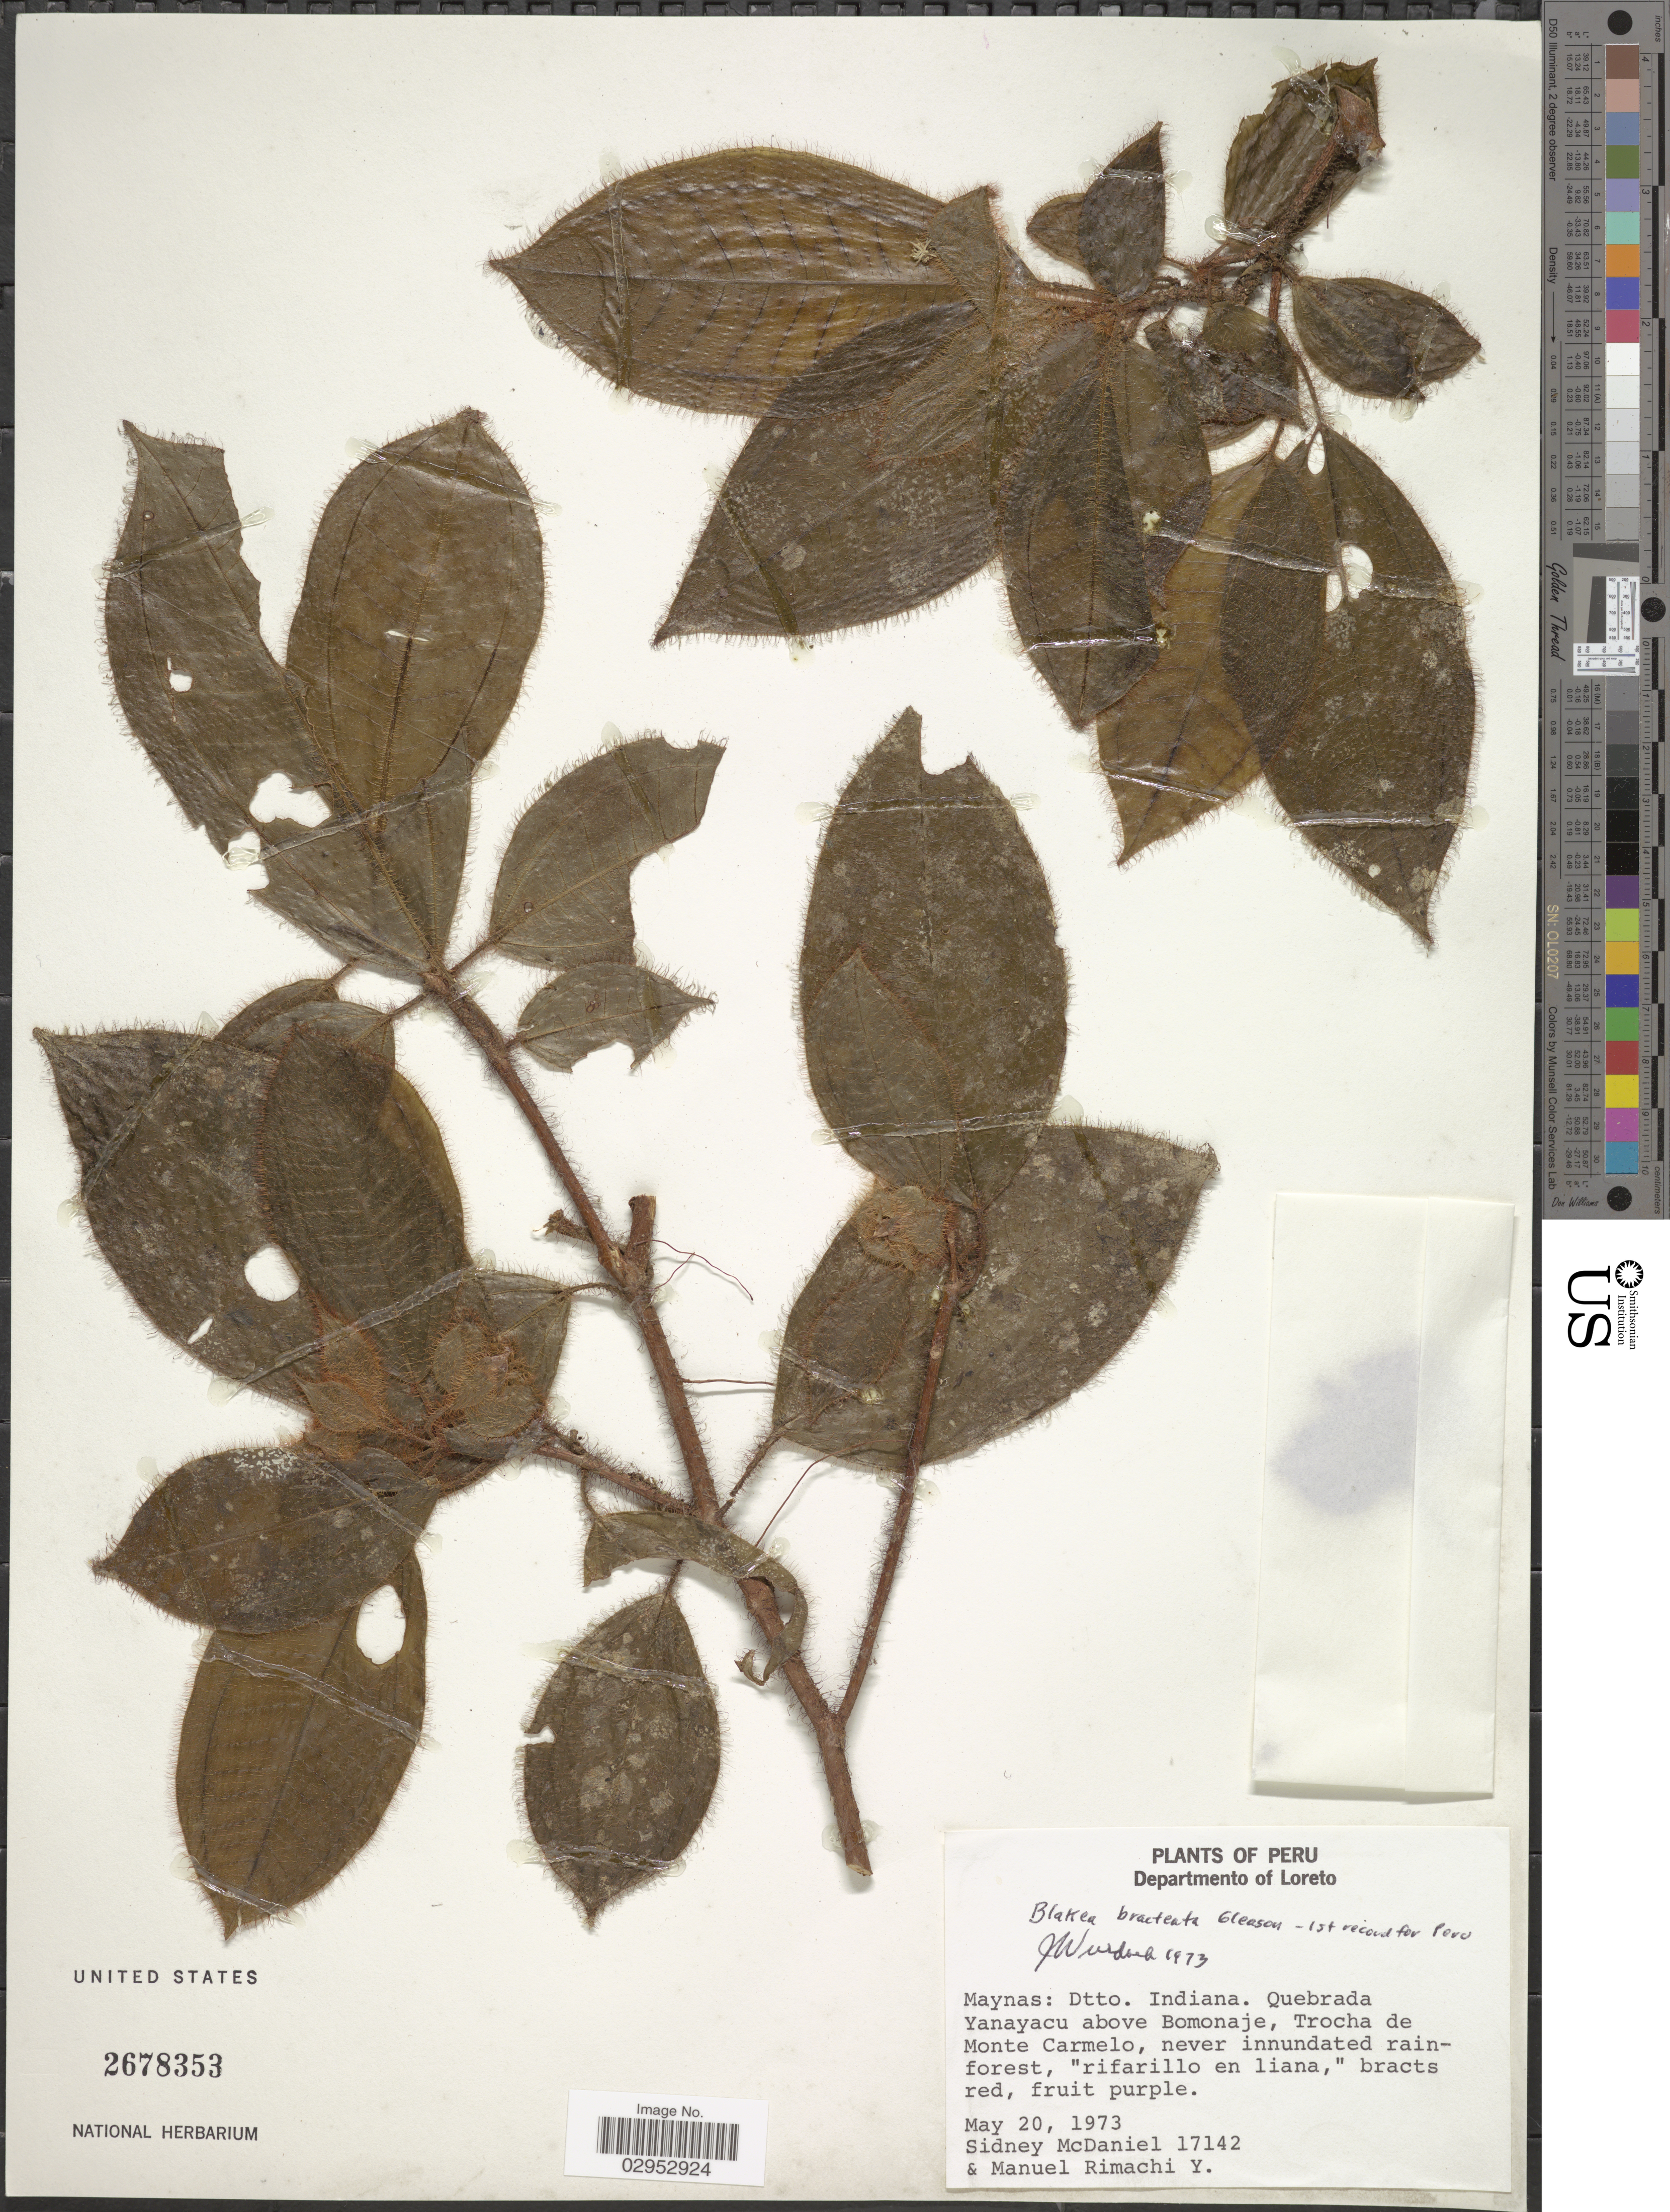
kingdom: Plantae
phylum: Tracheophyta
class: Magnoliopsida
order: Myrtales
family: Melastomataceae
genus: Blakea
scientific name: Blakea bracteata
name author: Gleason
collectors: S. McDaniel & M. Rimachi Y.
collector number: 171742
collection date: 1973-05-20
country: Peru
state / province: Loreto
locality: Departmento of Loreto. Maynas: Dtto. Indiana. Quebrada Yanayacu above Bomonaje, Trocha de Monte Carmelo.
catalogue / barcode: US 2678353